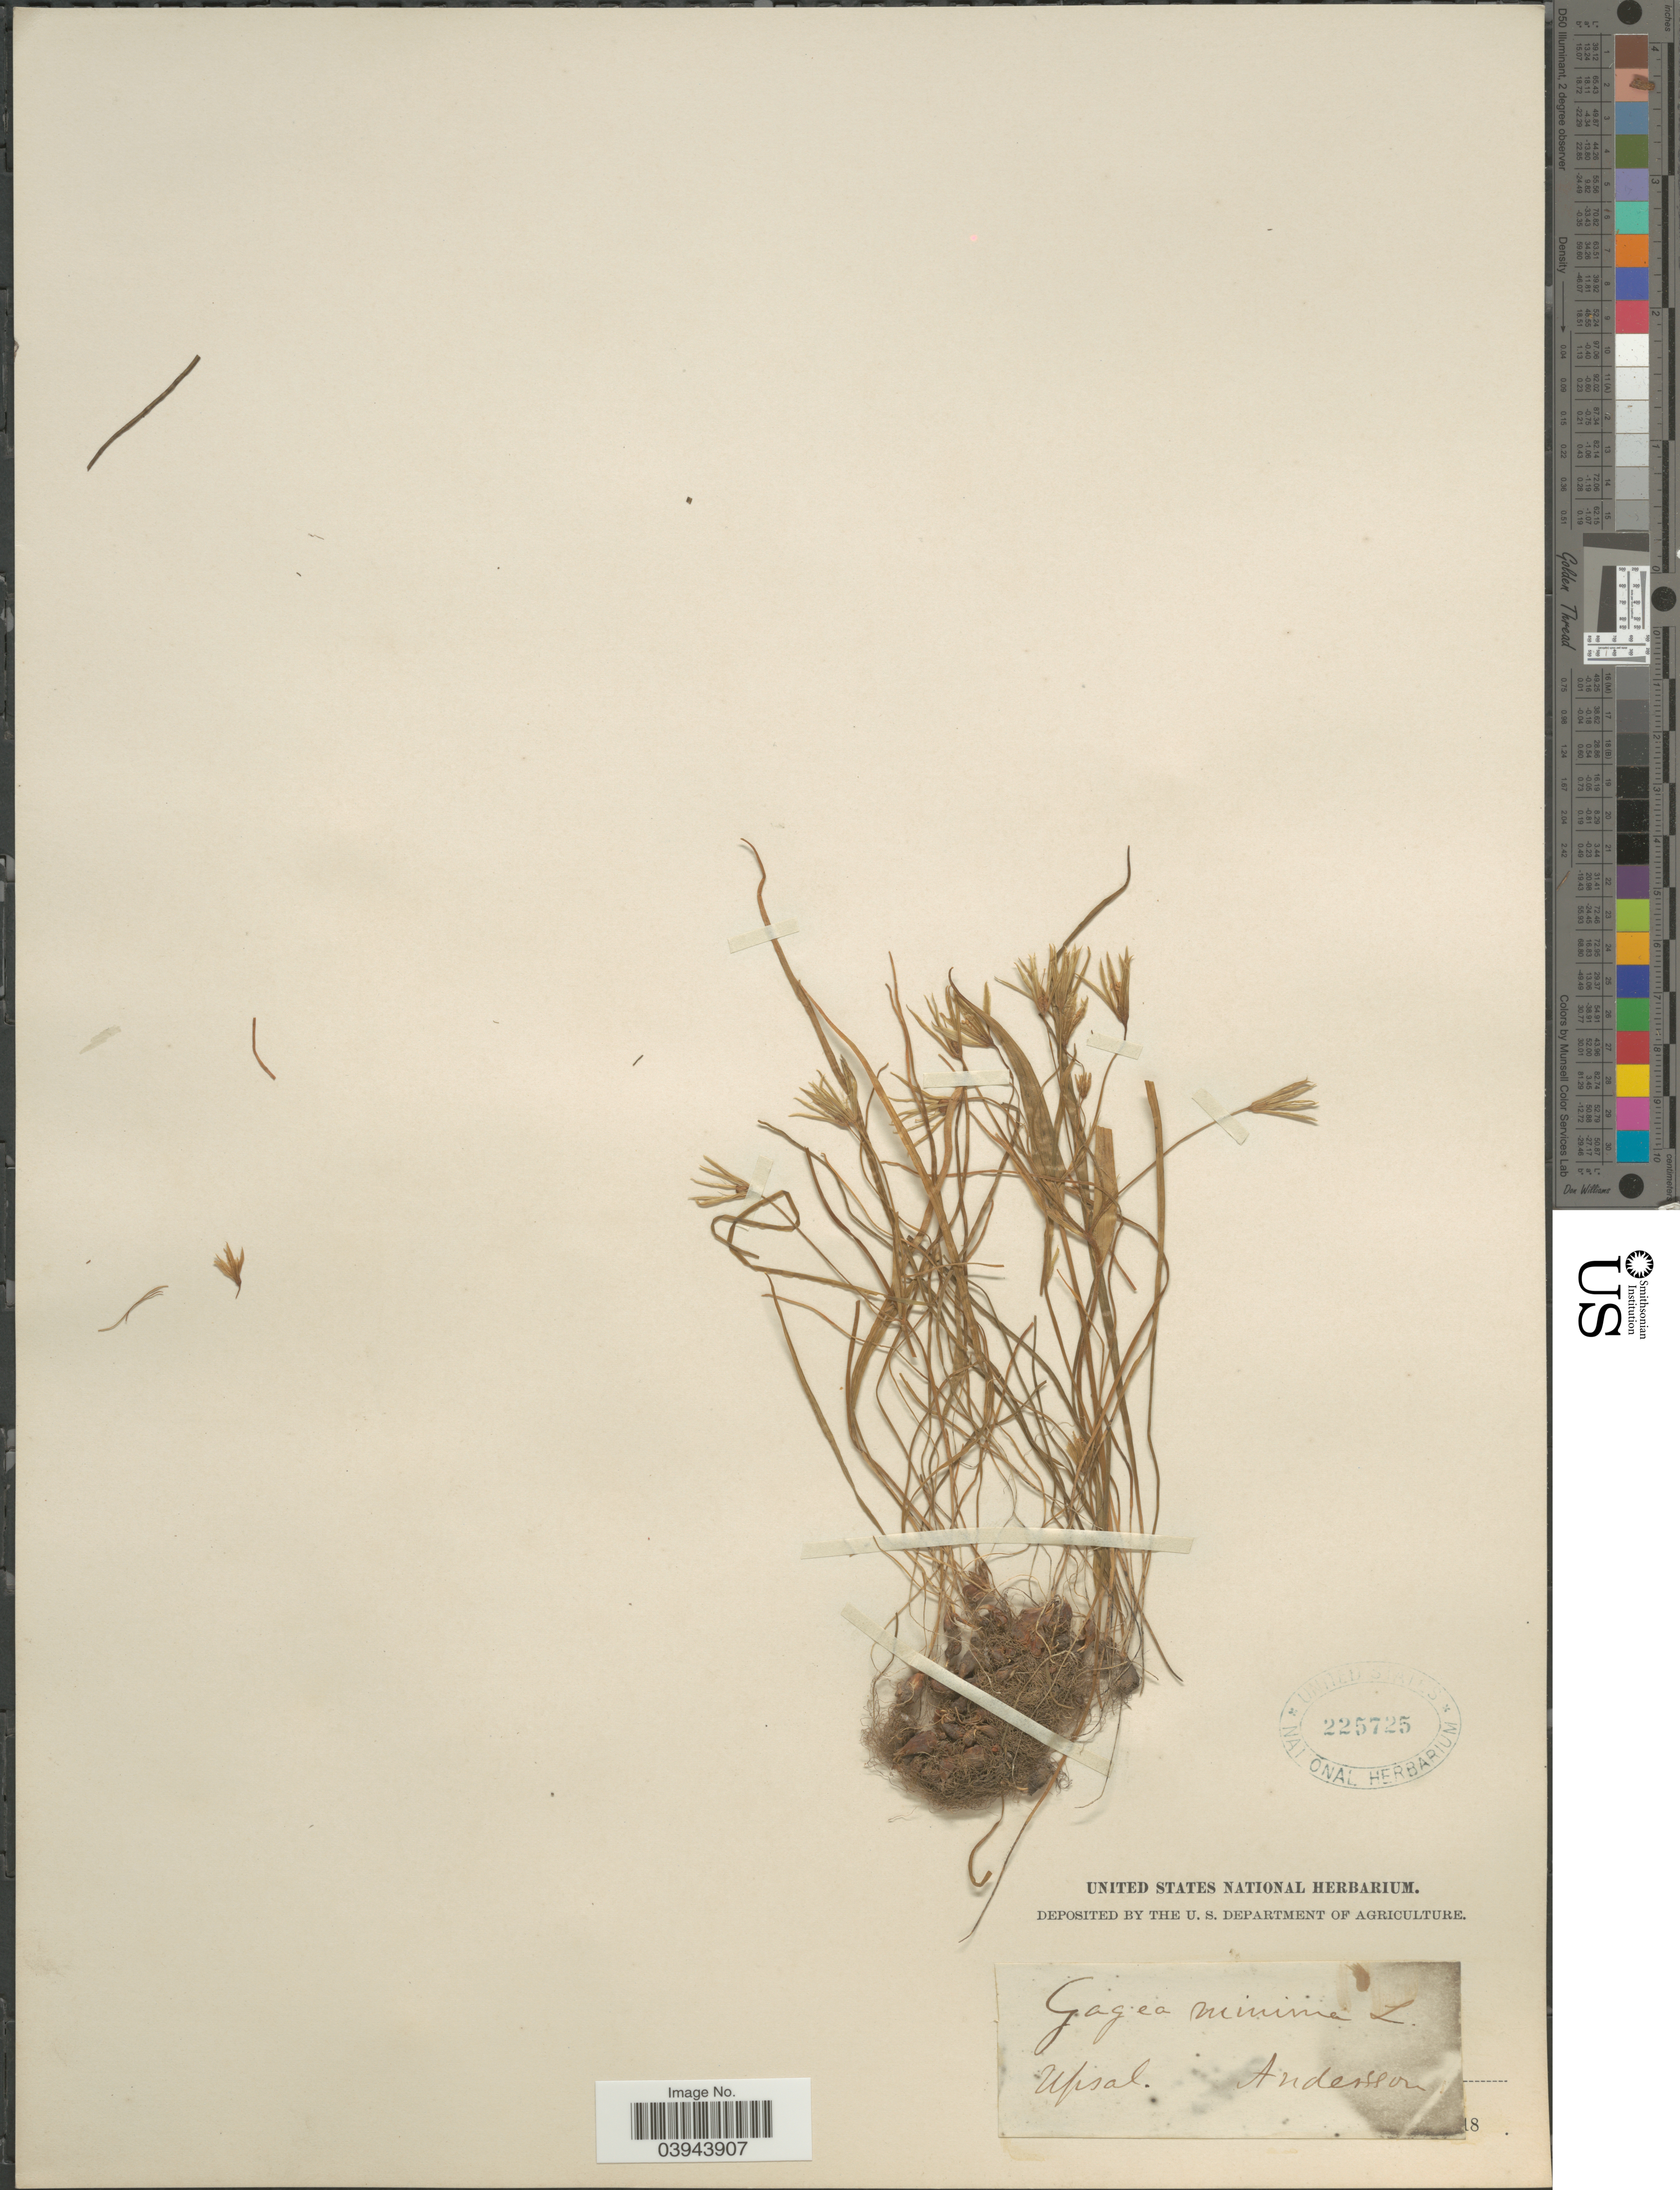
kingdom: Plantae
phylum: Tracheophyta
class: Liliopsida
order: Liliales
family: Liliaceae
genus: Gagea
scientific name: Gagea minima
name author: (L.) Ker Gawl.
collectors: Andersson, --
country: Sweden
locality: Upsal.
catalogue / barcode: US 225725